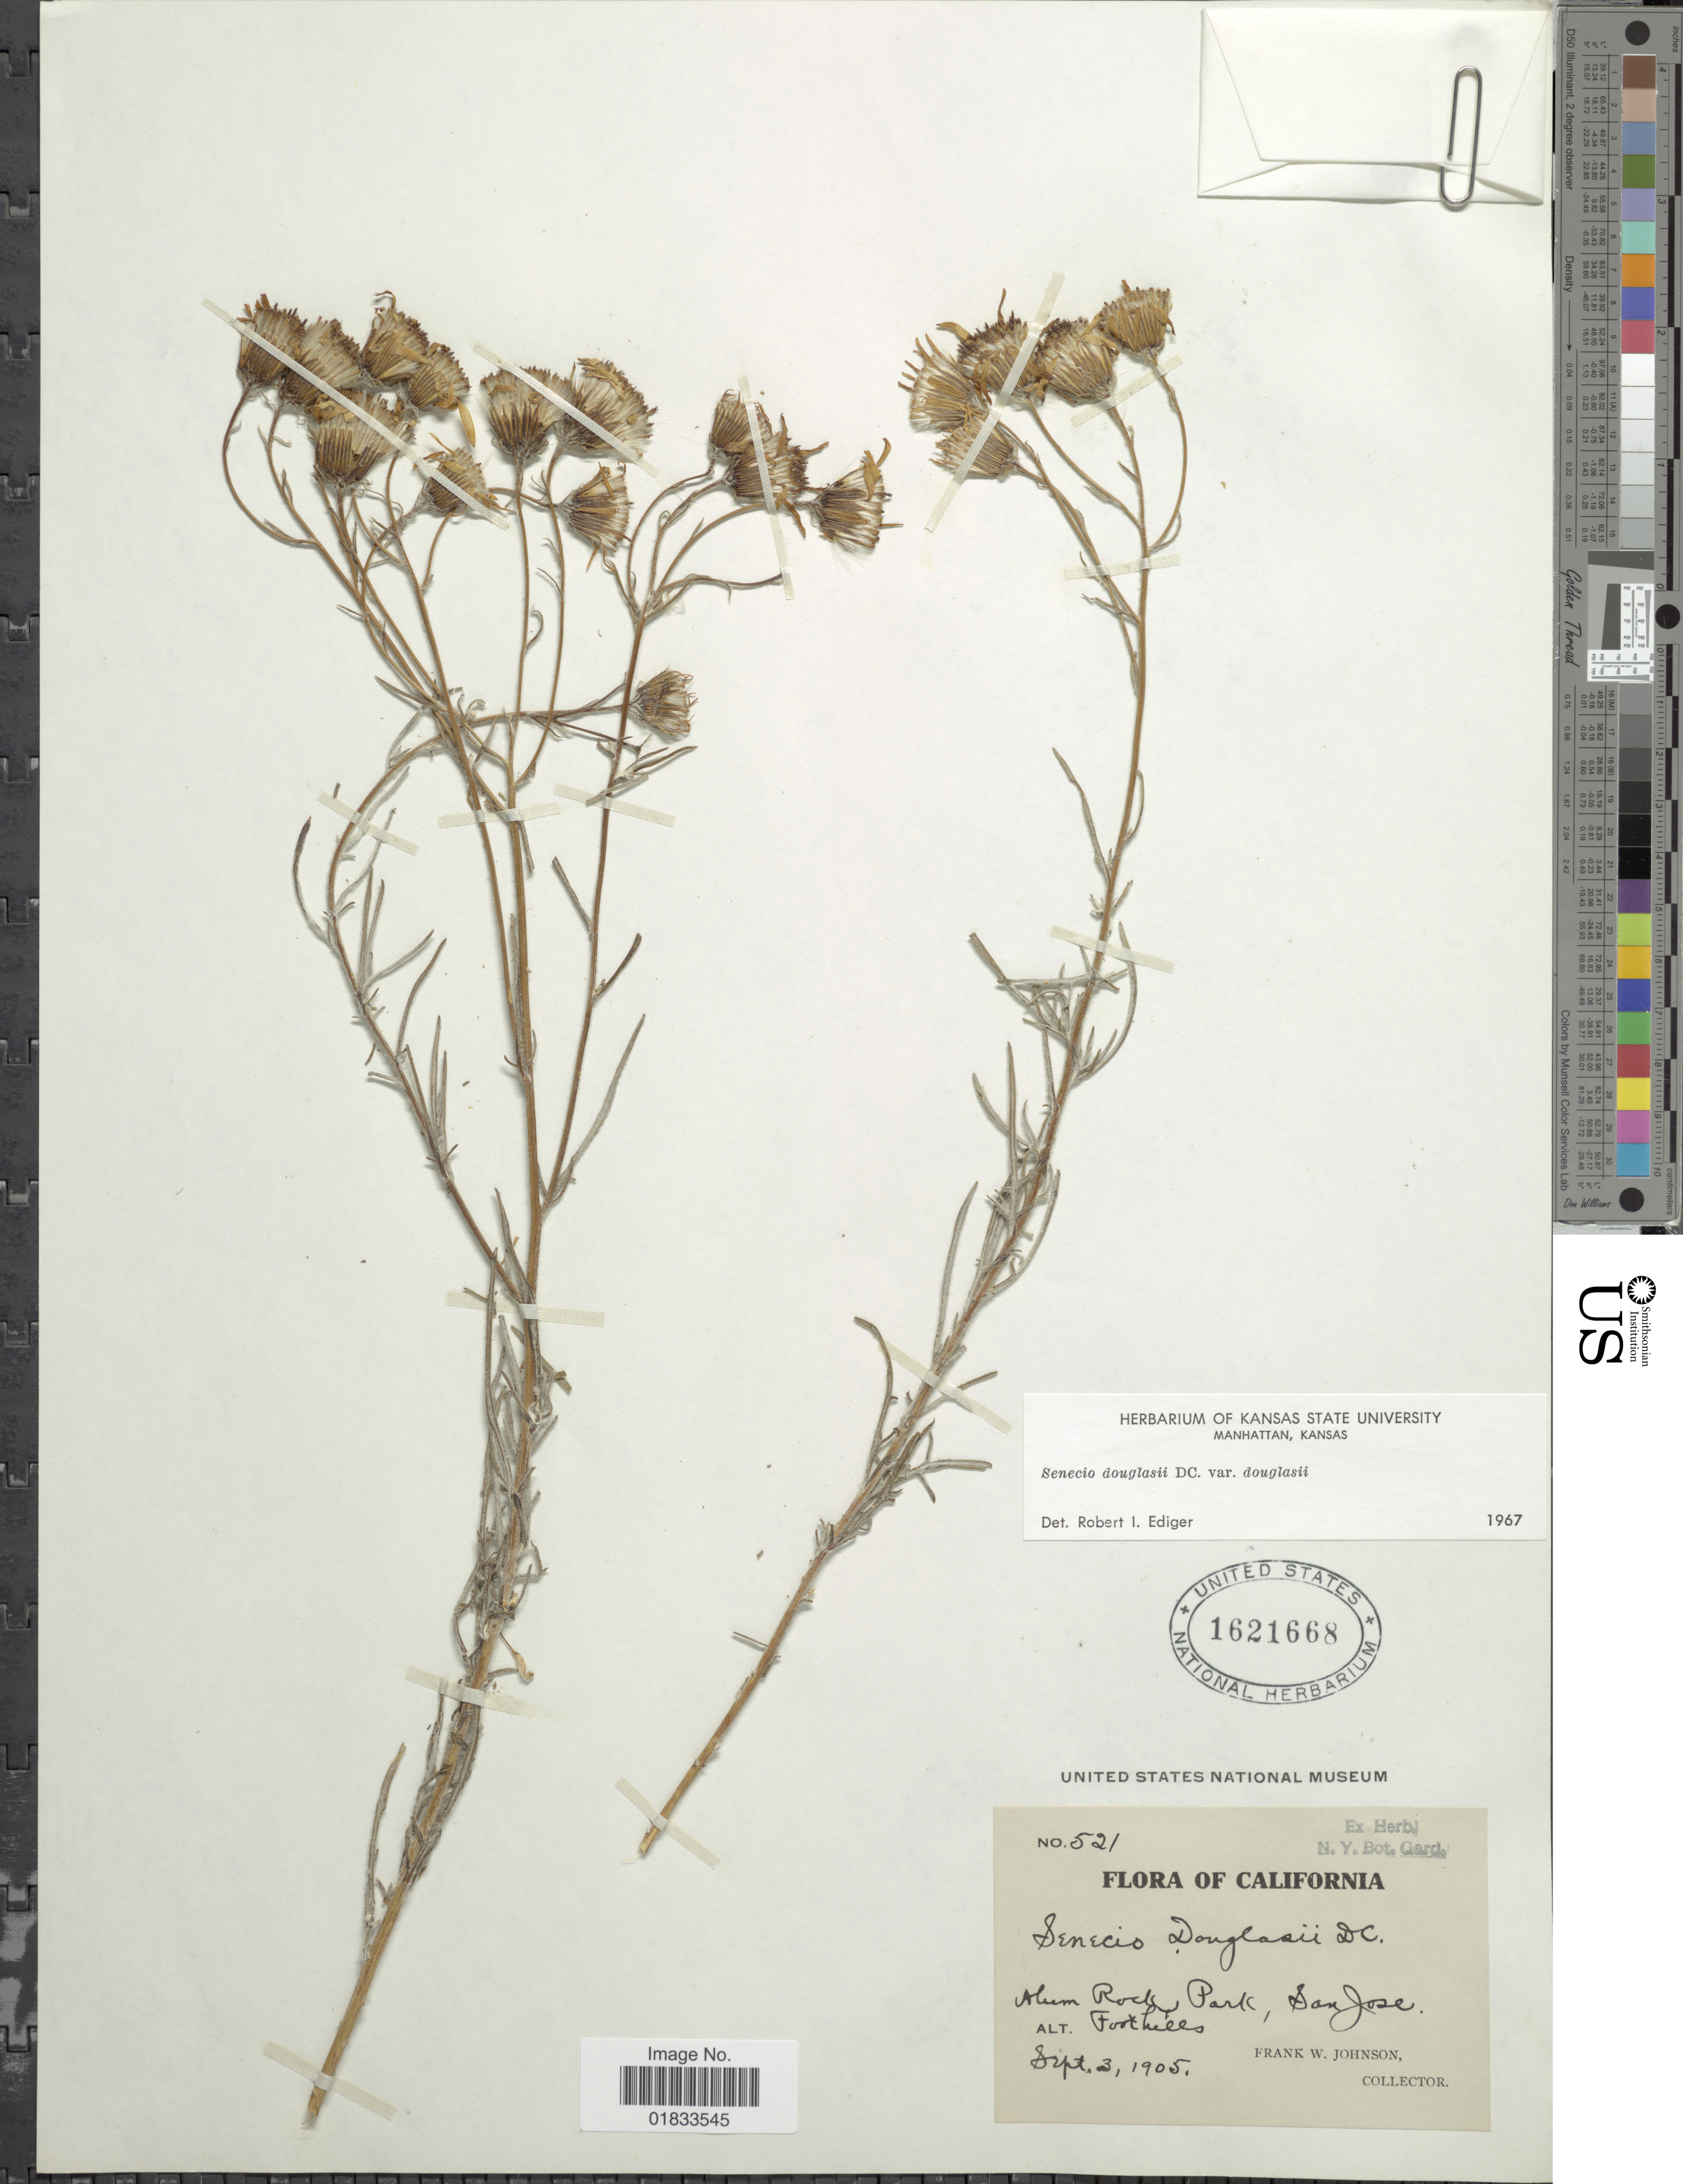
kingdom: Plantae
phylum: Tracheophyta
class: Magnoliopsida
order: Asterales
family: Asteraceae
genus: Senecio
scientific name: Senecio flaccidus var. douglasii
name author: (DC.) B.L. Turner & T.M. Barkley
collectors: F. W. Johnson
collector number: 521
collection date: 1905-09-03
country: United States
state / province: California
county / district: Santa Clara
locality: Alum Rock Park, San Jose, Foothills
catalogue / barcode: US 1621668